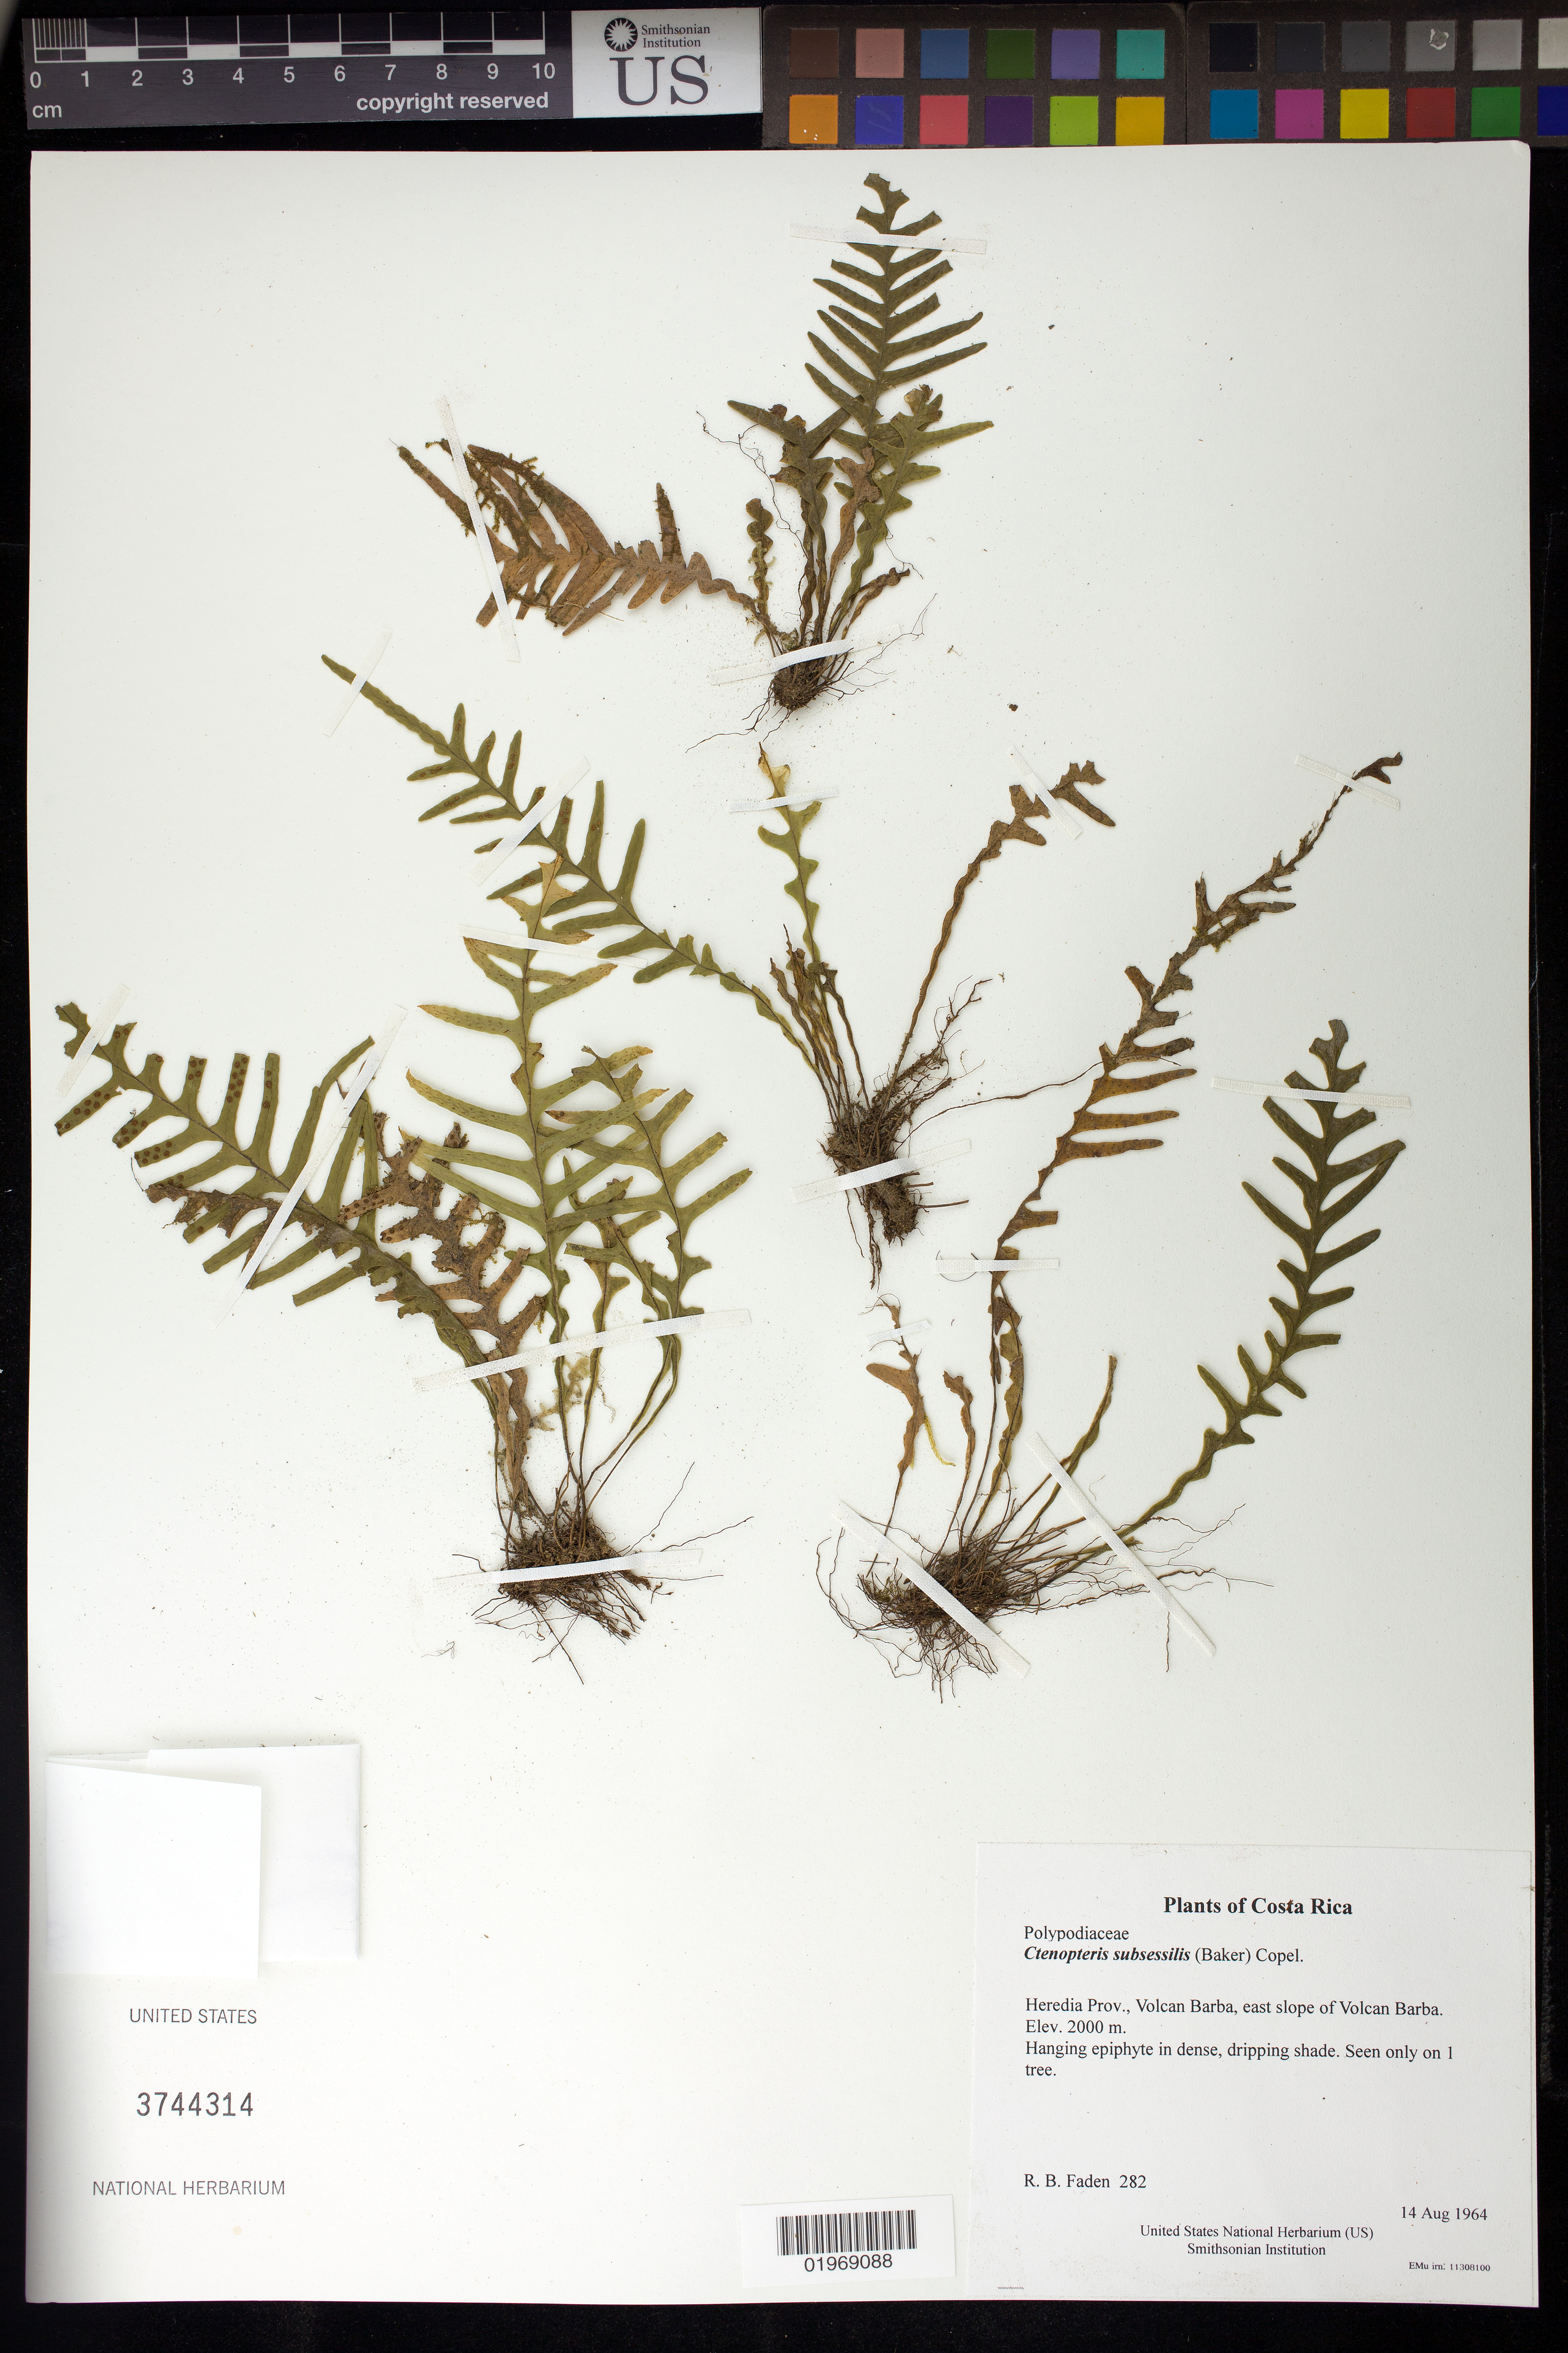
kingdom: Plantae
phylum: Tracheophyta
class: Polypodiopsida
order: Polypodiales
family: Polypodiaceae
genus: Ctenopteris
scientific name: Ctenopteris sp.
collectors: R. B. Faden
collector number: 282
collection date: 1964-08-14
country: Costa Rica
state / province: Heredia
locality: Volcan Barba, east slope of Volcan Barba.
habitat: In dense, dripping shade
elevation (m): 2000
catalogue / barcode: US 3744314